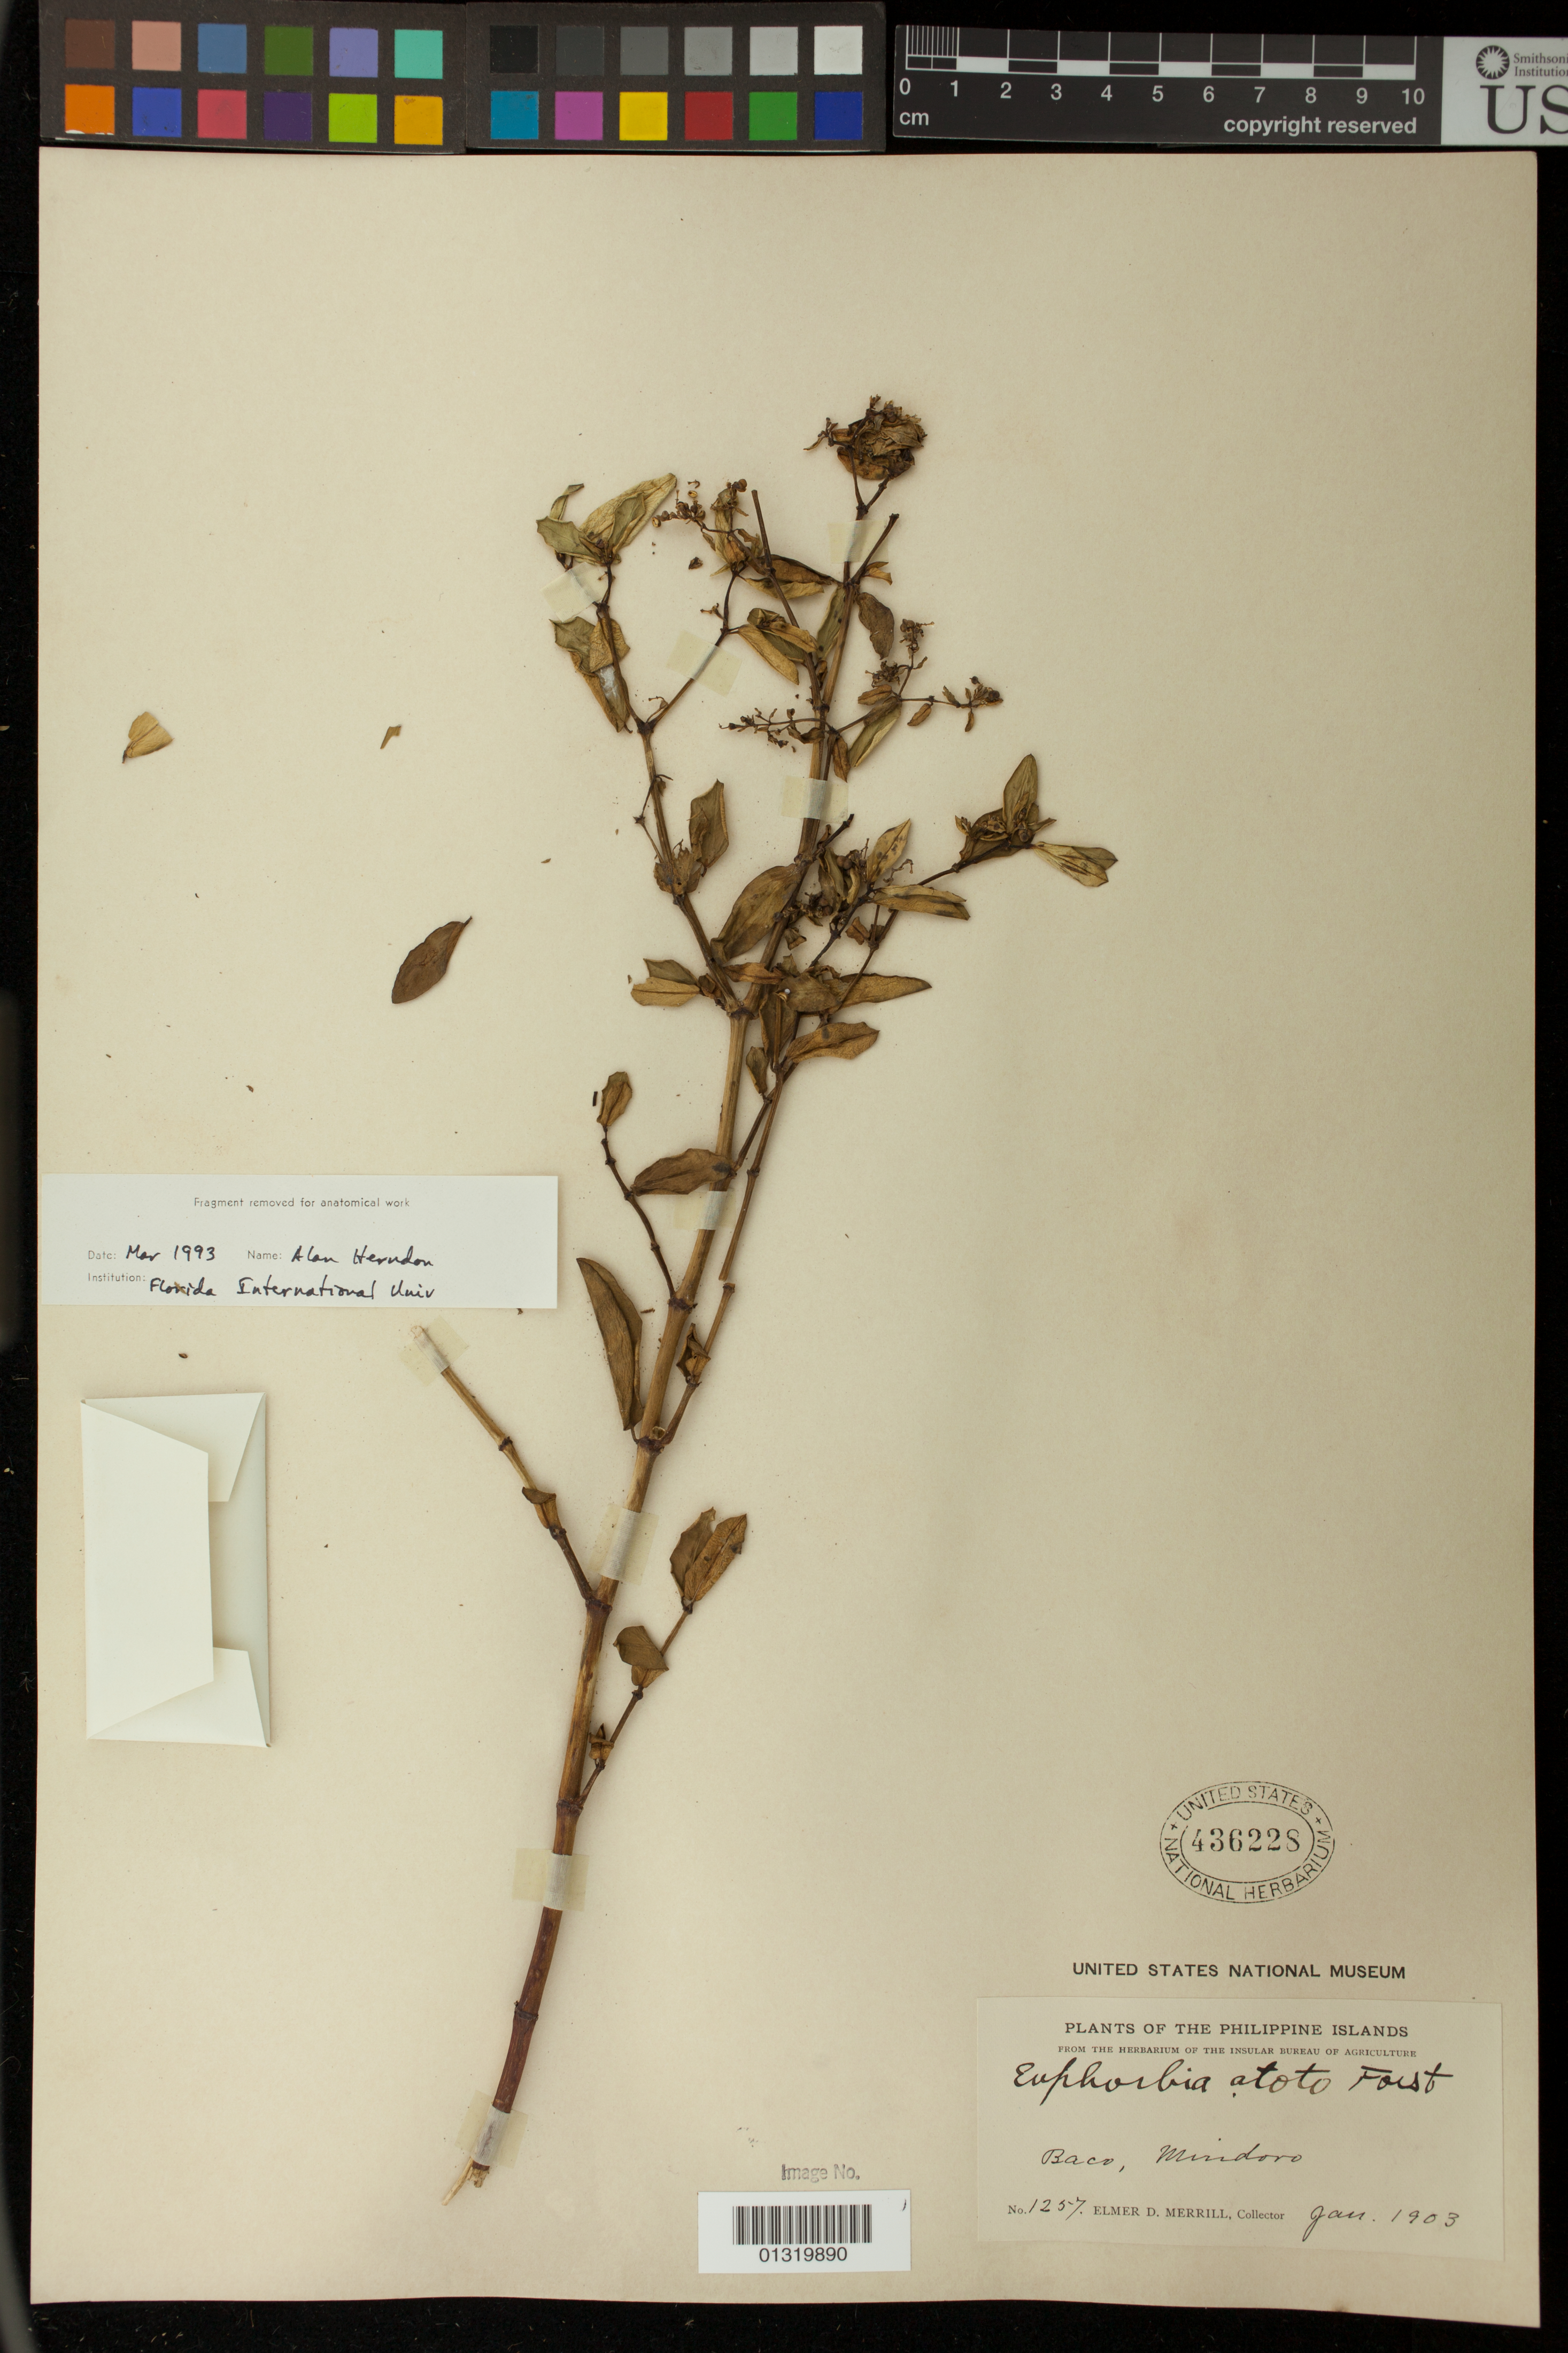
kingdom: Plantae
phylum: Tracheophyta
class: Magnoliopsida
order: Malpighiales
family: Euphorbiaceae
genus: Euphorbia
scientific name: Euphorbia atoto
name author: G. Forst.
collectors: E. D. Merrill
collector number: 1257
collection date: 1903-01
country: Philippines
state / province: Mimaropa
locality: Baco, Mindoro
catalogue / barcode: US 436228